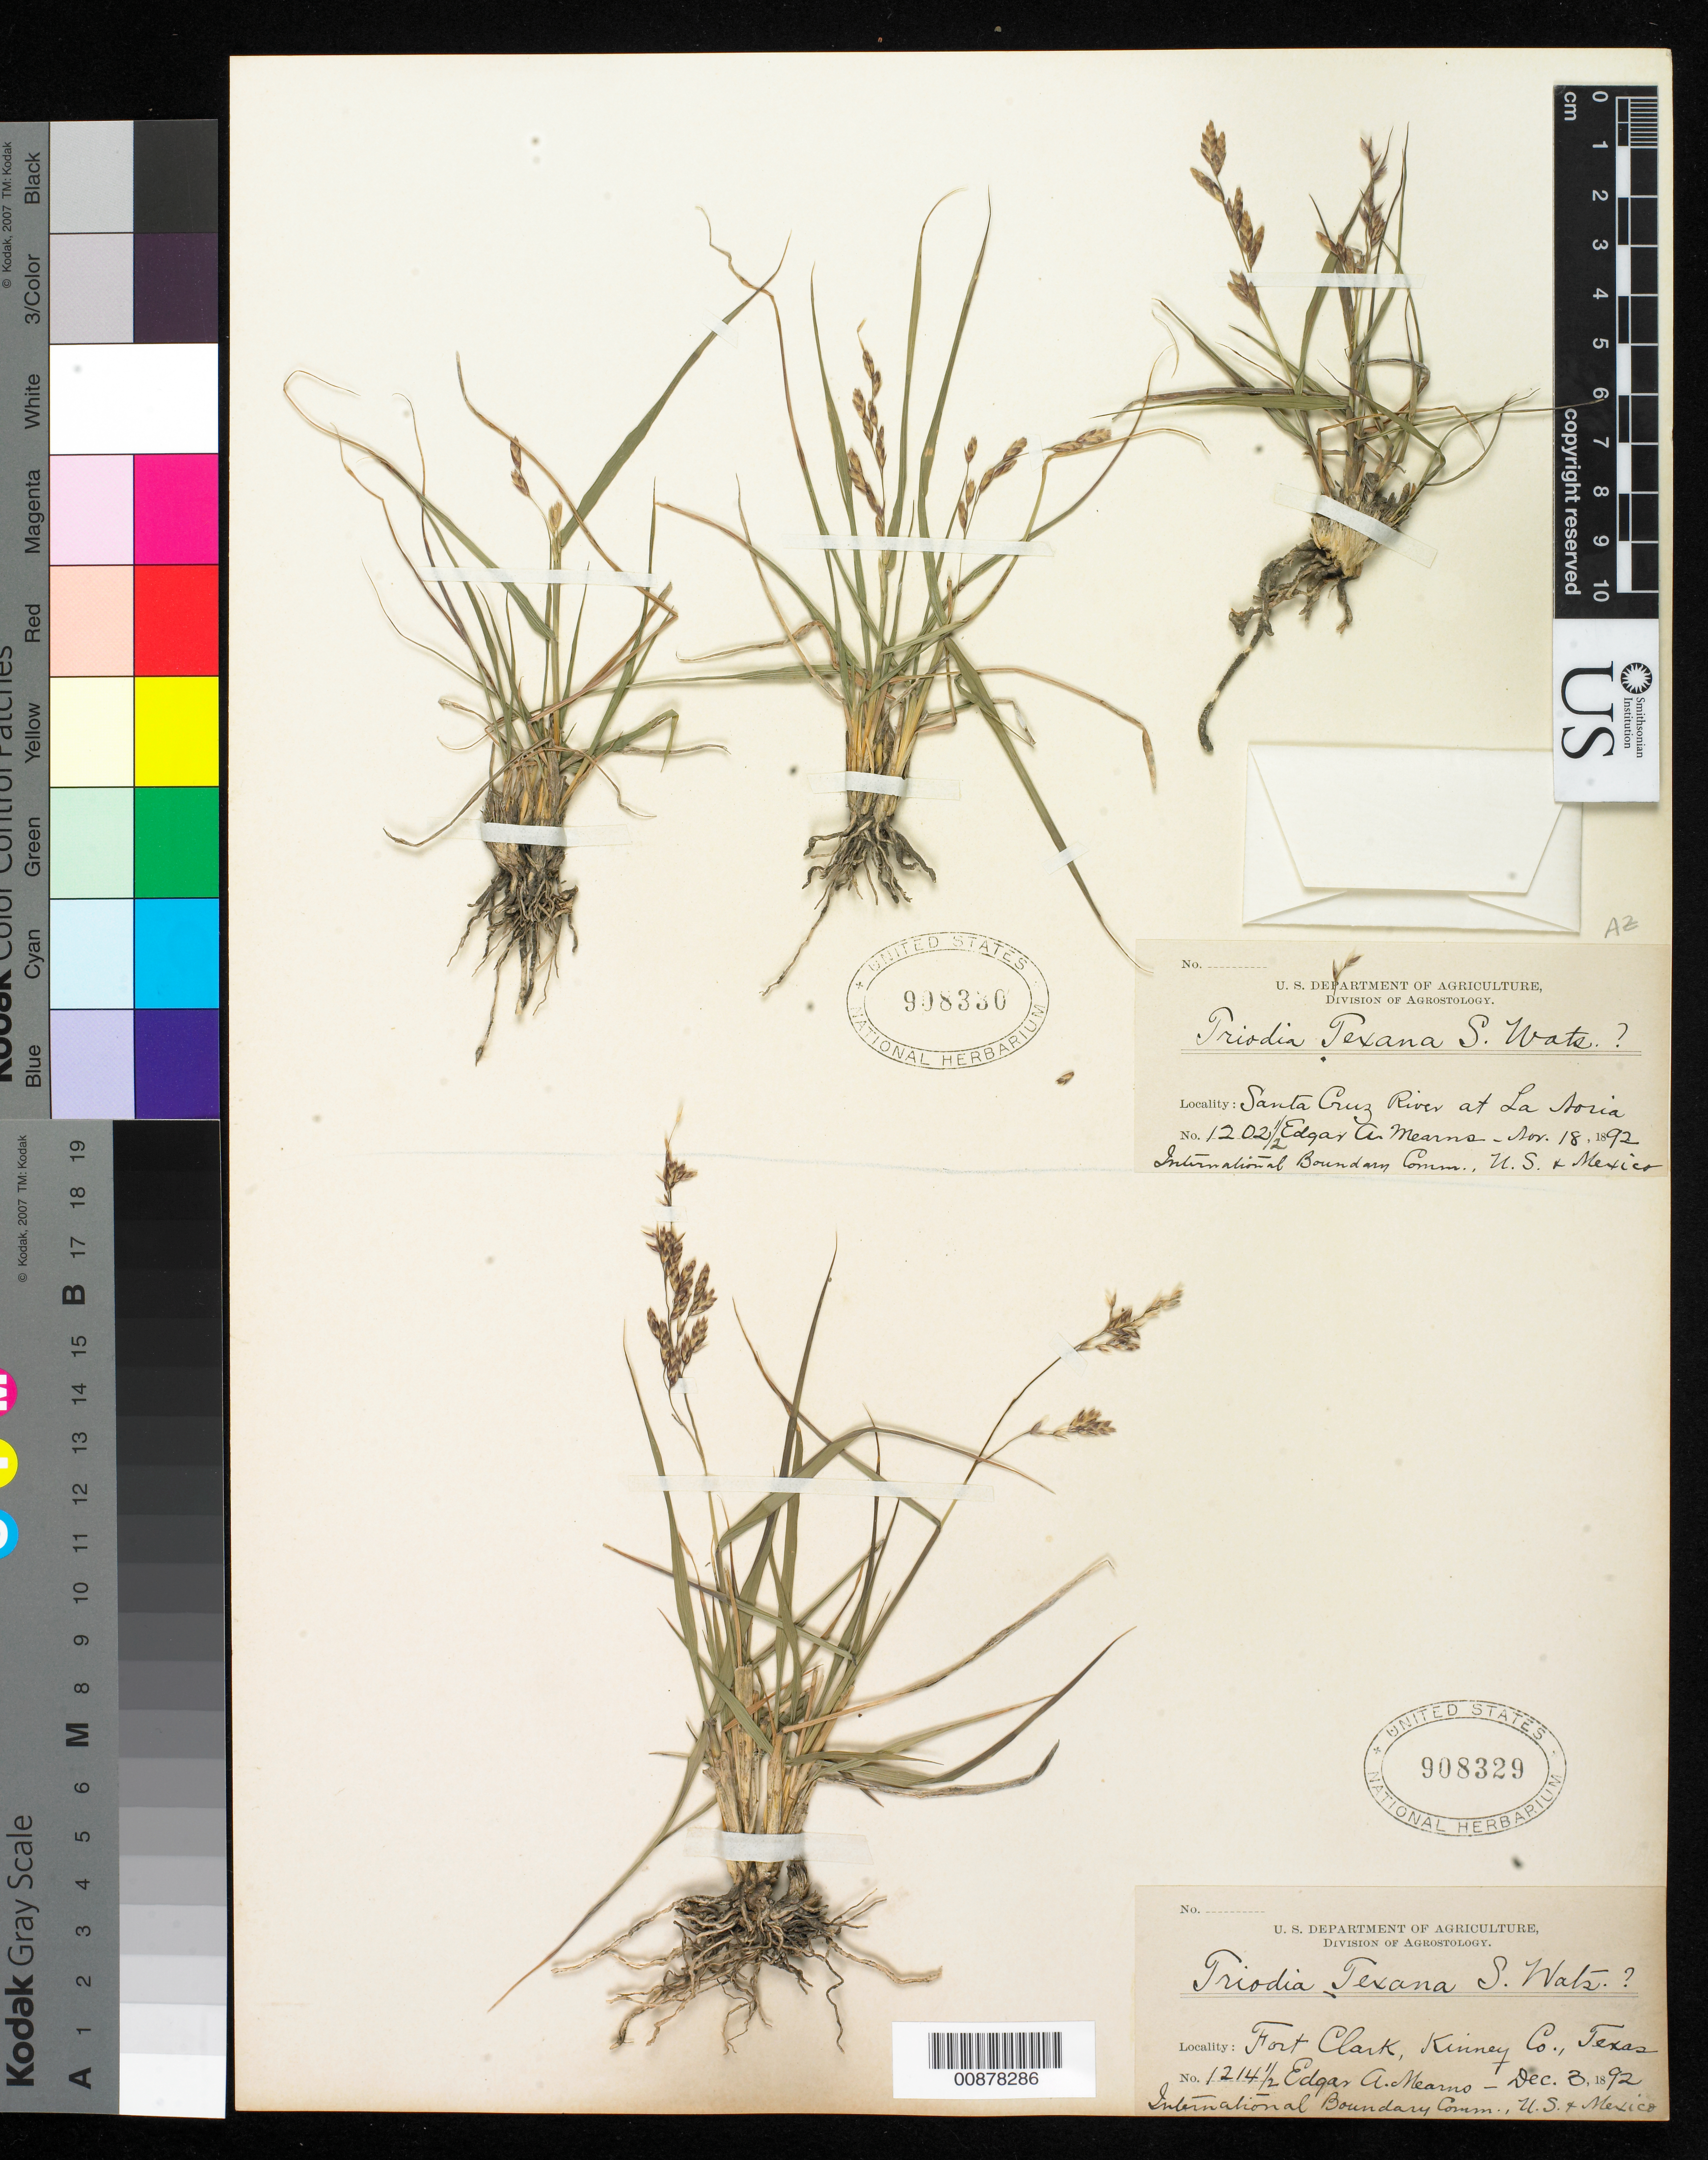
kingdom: Plantae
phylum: Tracheophyta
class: Liliopsida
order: Poales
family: Poaceae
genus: Triodia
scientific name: Triodia texana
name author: S. Watson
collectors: E. A. Mearns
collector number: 1202½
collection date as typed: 18 Nov 1892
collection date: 1892-11-18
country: United States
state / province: Arizona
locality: Santa Cruz River at La Noria.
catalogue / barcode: US 908330